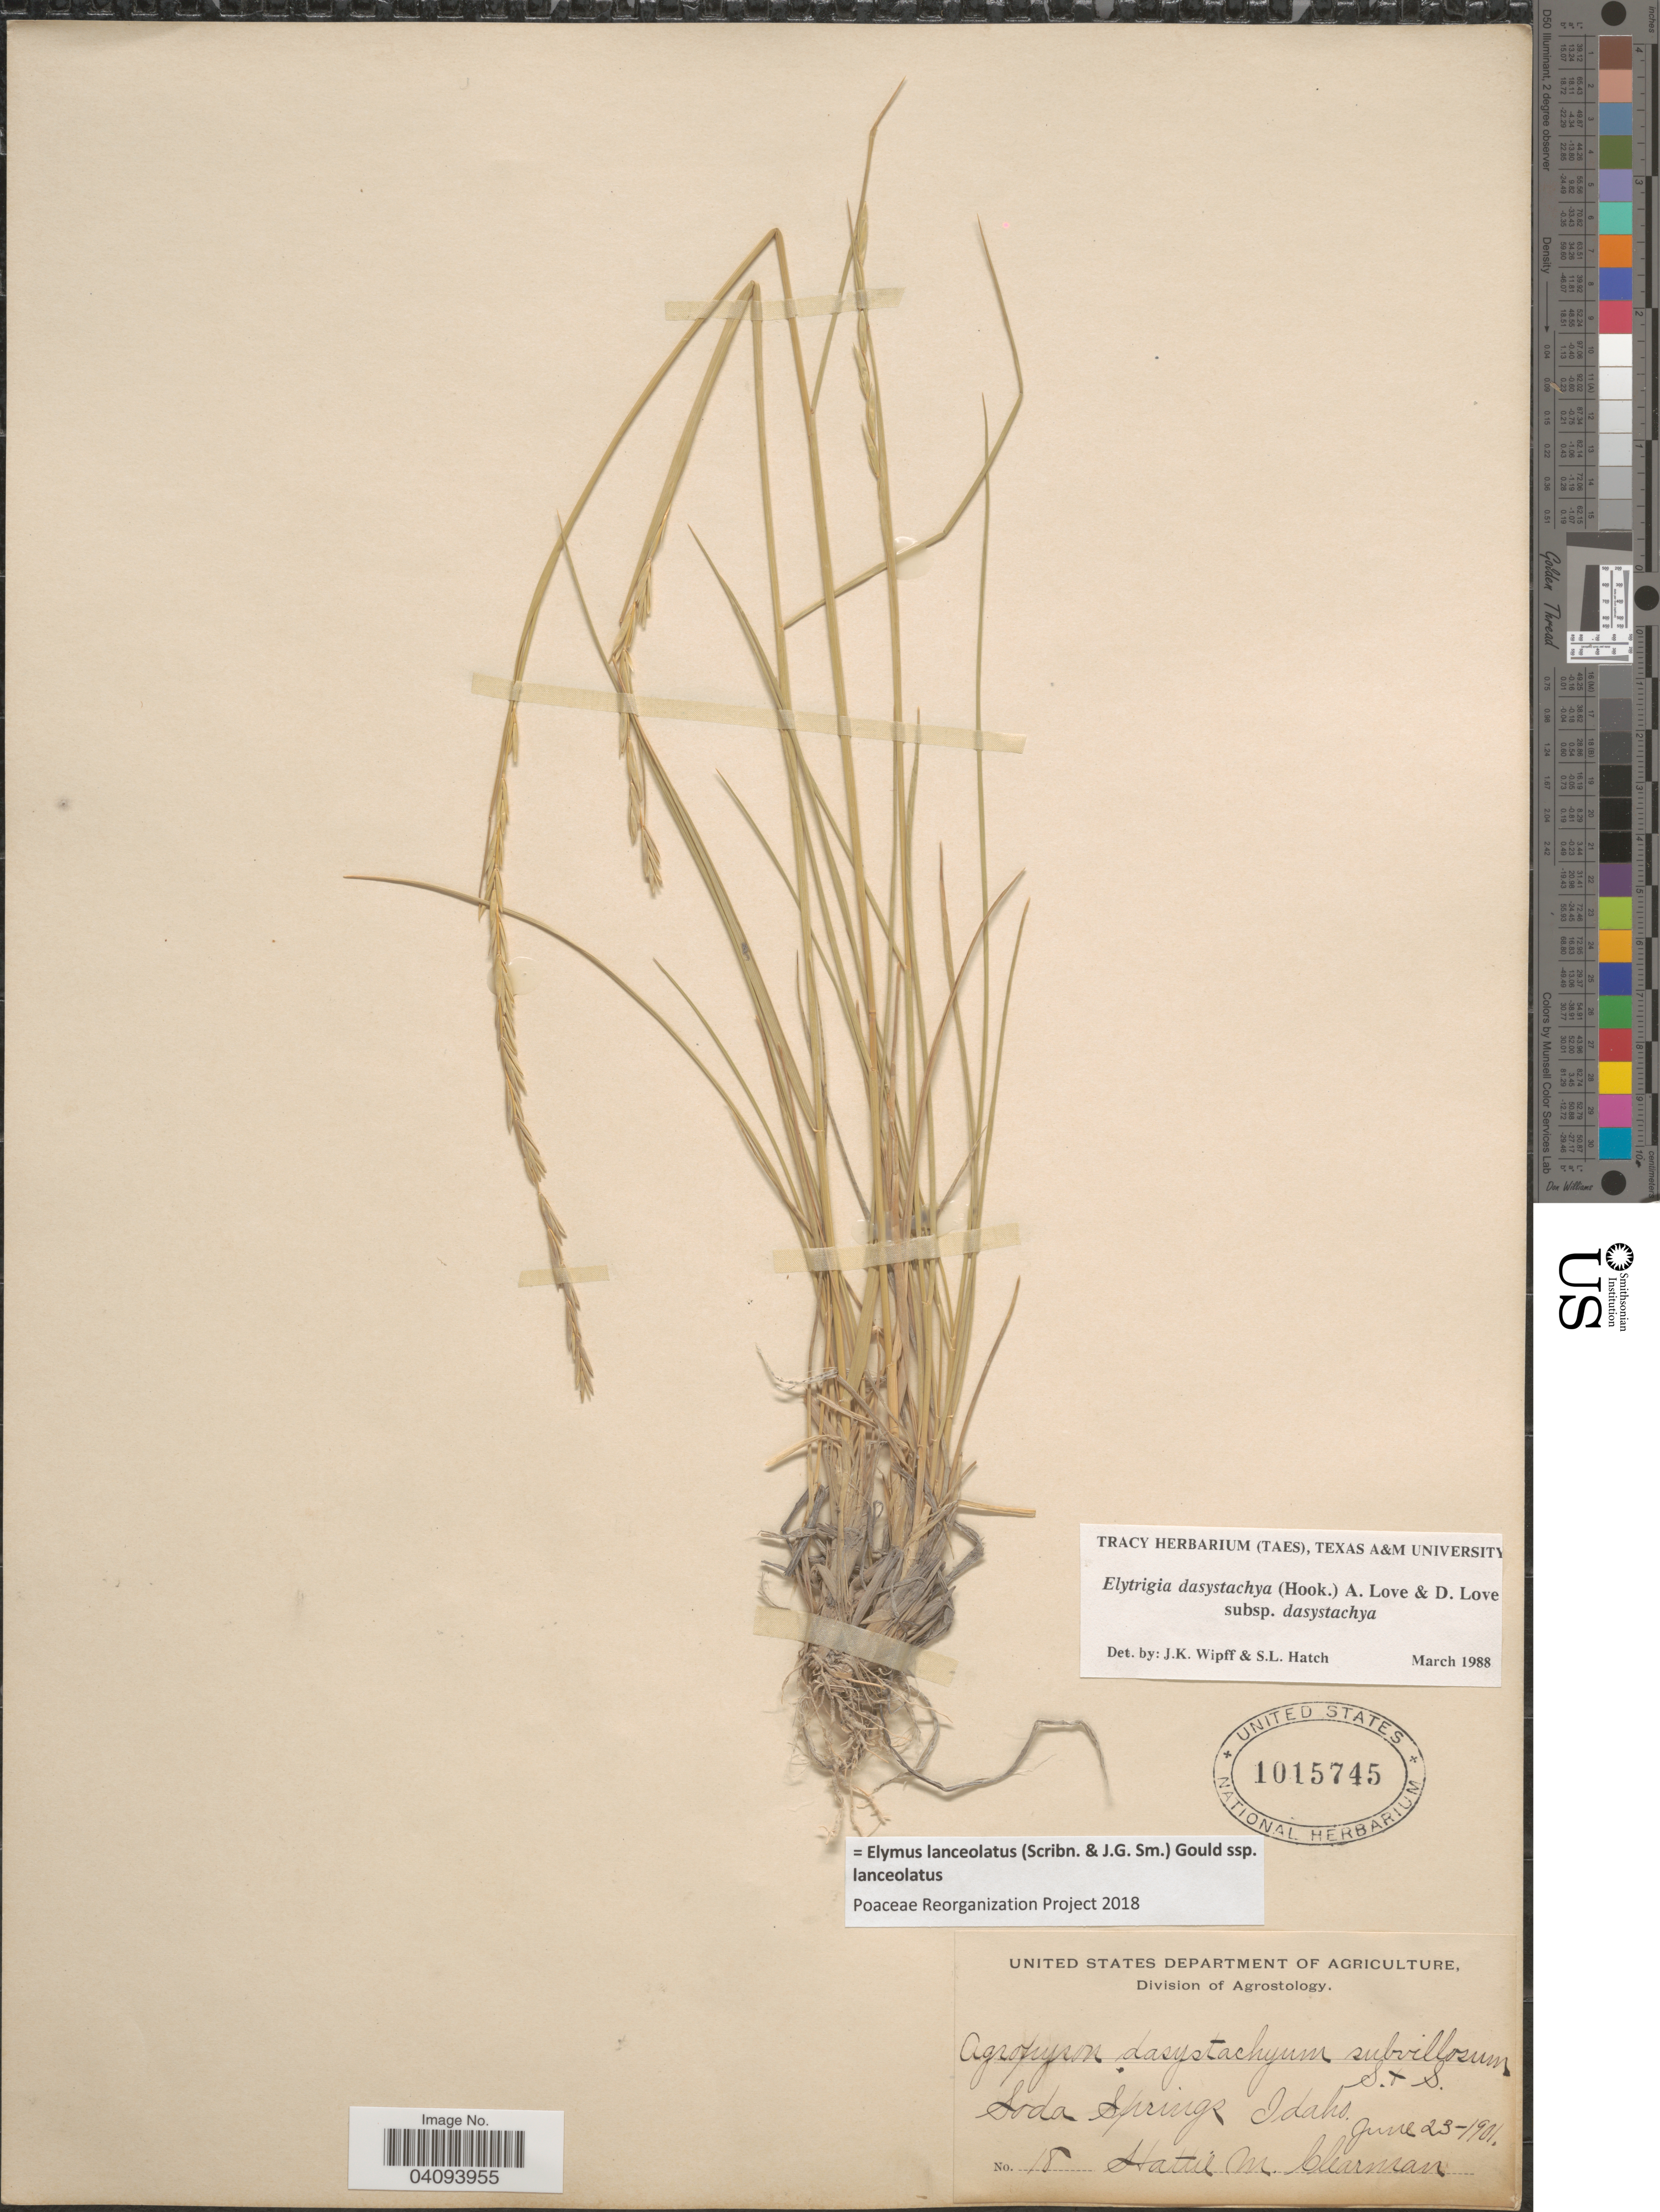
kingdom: Plantae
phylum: Tracheophyta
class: Liliopsida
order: Poales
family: Poaceae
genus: Elymus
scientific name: Elymus lanceolatus subsp. lanceolatus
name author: (Scribn. & J.G. Sm.) Gould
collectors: H. Clearman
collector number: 18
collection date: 1901-06-23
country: United States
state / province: Idaho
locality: Soda Springs.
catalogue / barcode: US 1015745